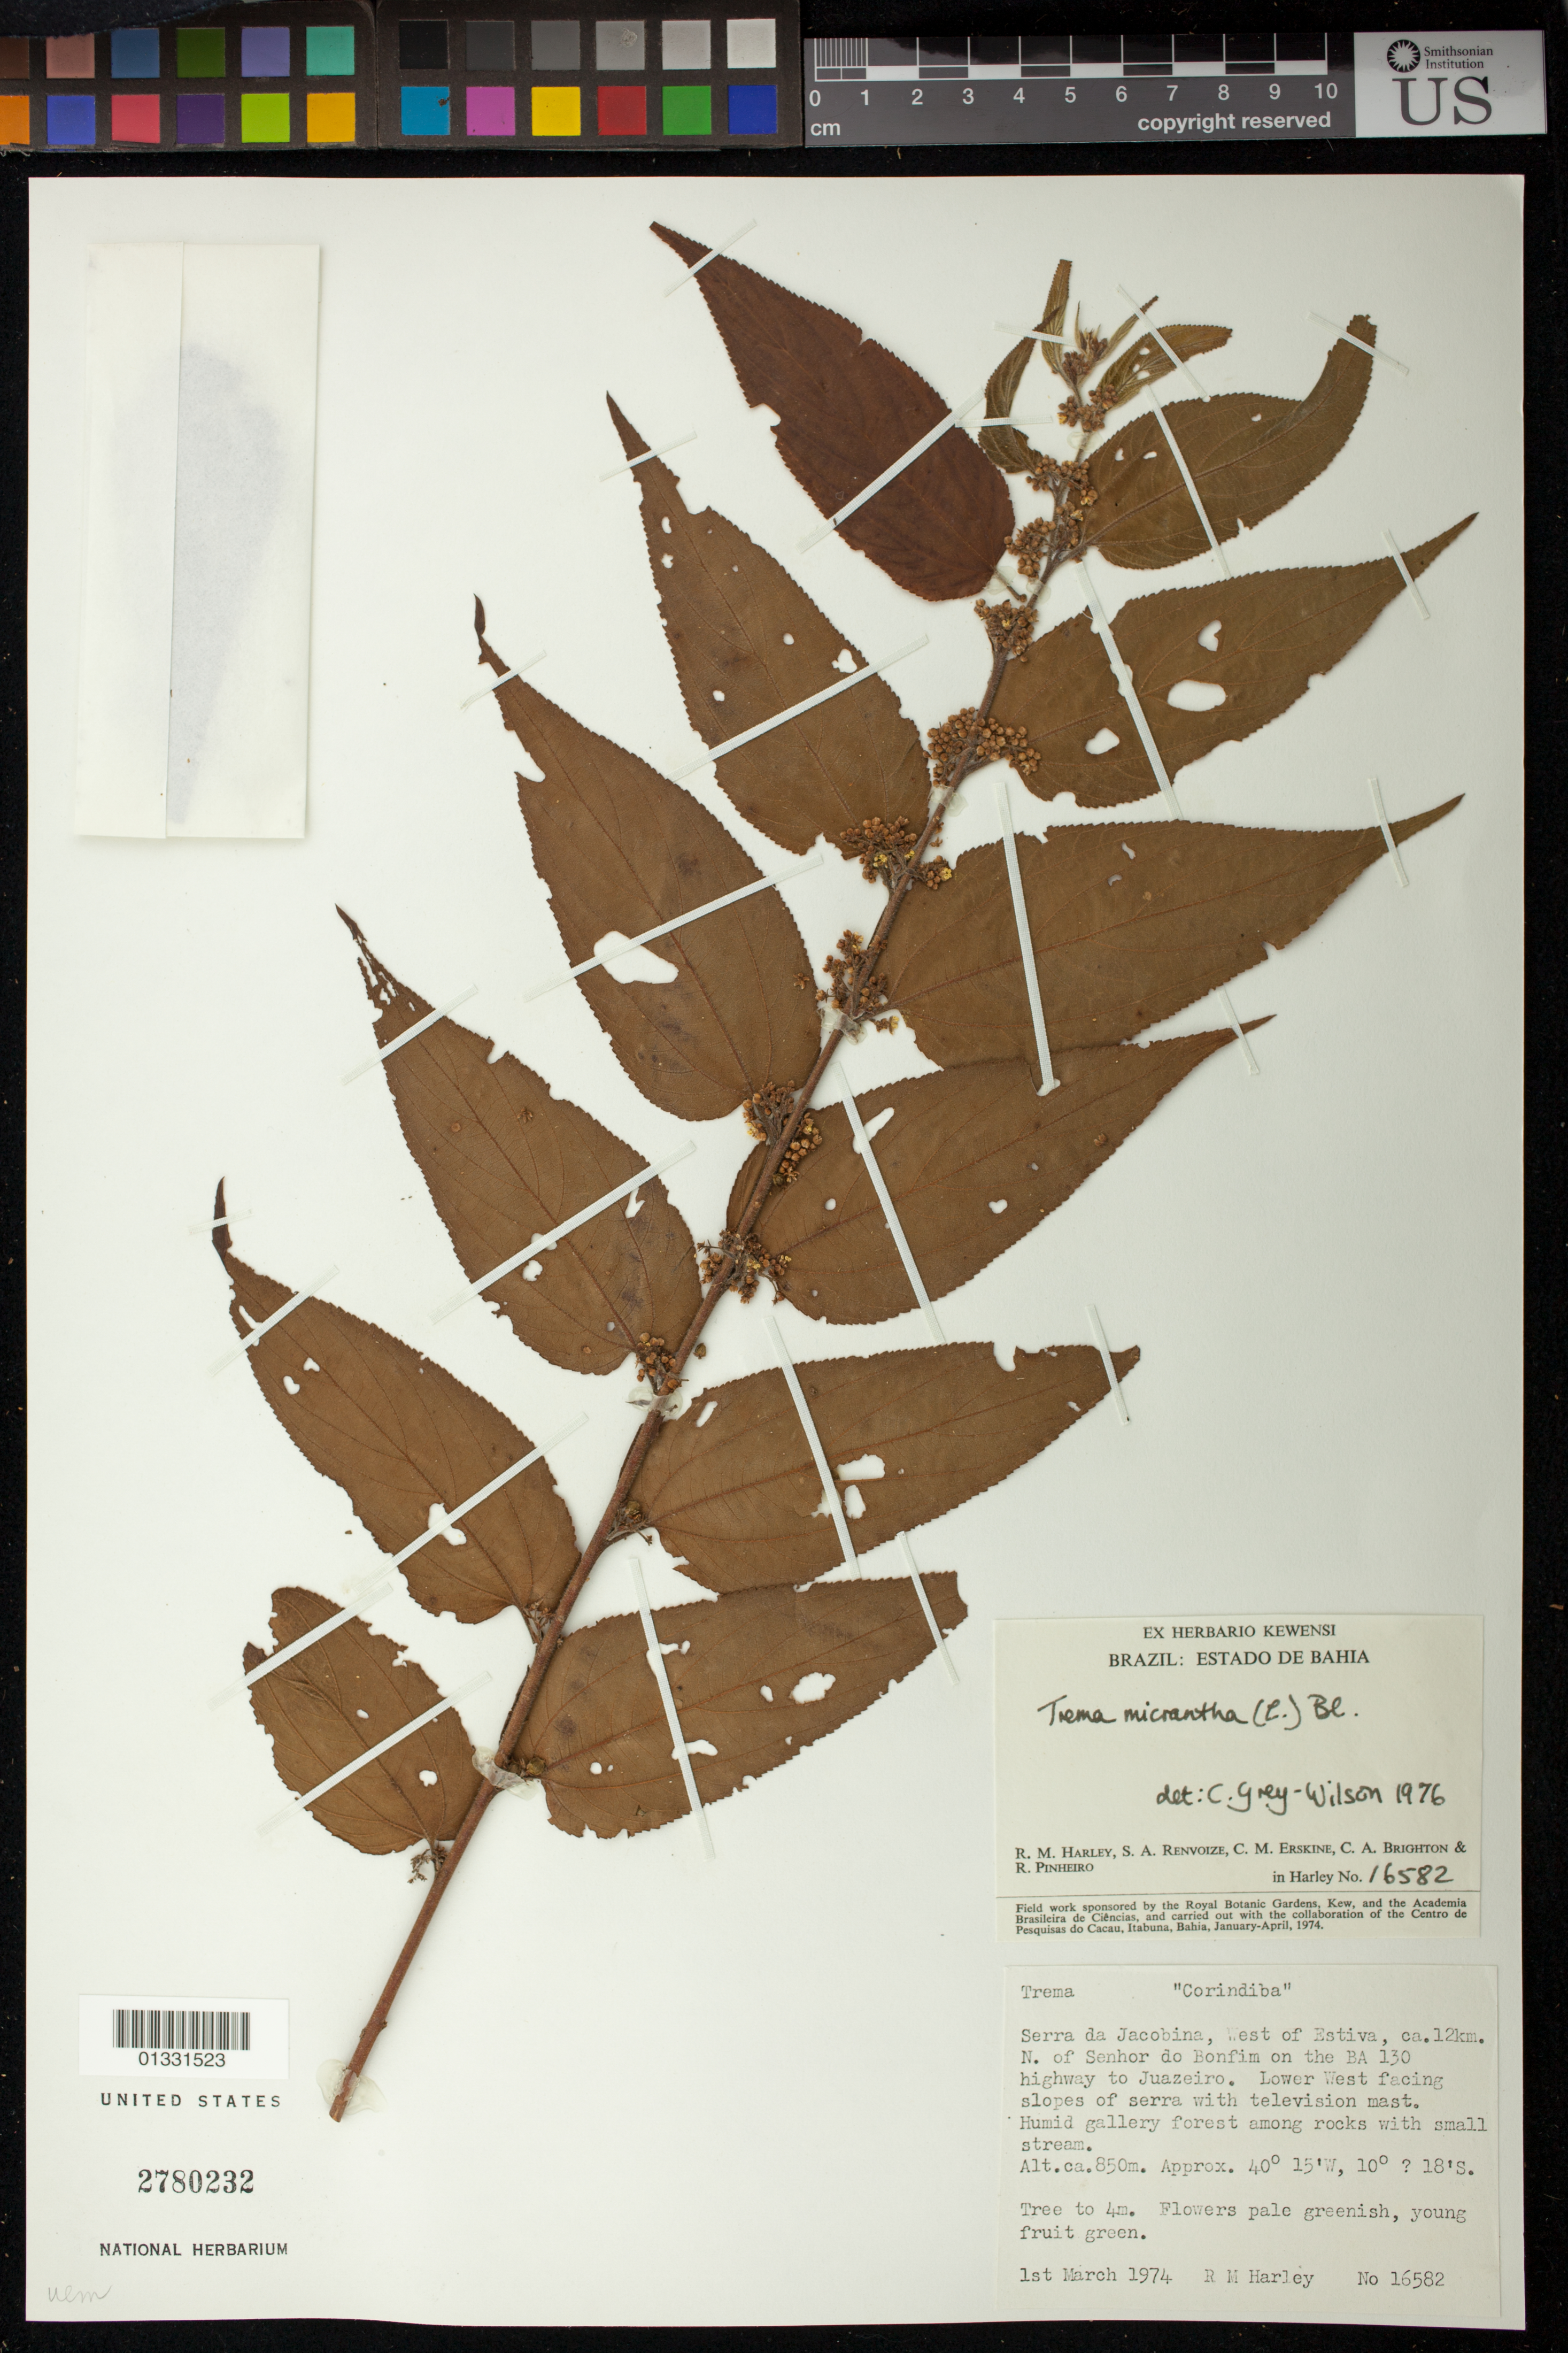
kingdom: Plantae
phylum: Tracheophyta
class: Magnoliopsida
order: Rosales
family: Cannabaceae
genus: Trema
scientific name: Trema micranthum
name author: (L.) Blume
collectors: R. M. Harley, S. A. Renvoize, C. Erskine, C. Brighton & R. S. Pinheiro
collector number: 16582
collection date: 1974-03-01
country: Brazil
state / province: Bahia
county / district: Jacobina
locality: Serra da Jacobina, West of Estiva, ca. 12 km N of Senhor do Bonfim on the BA 130 highway to Juazeiro. Lower West facing slopes of serra with television mast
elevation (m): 850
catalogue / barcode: US 2780232